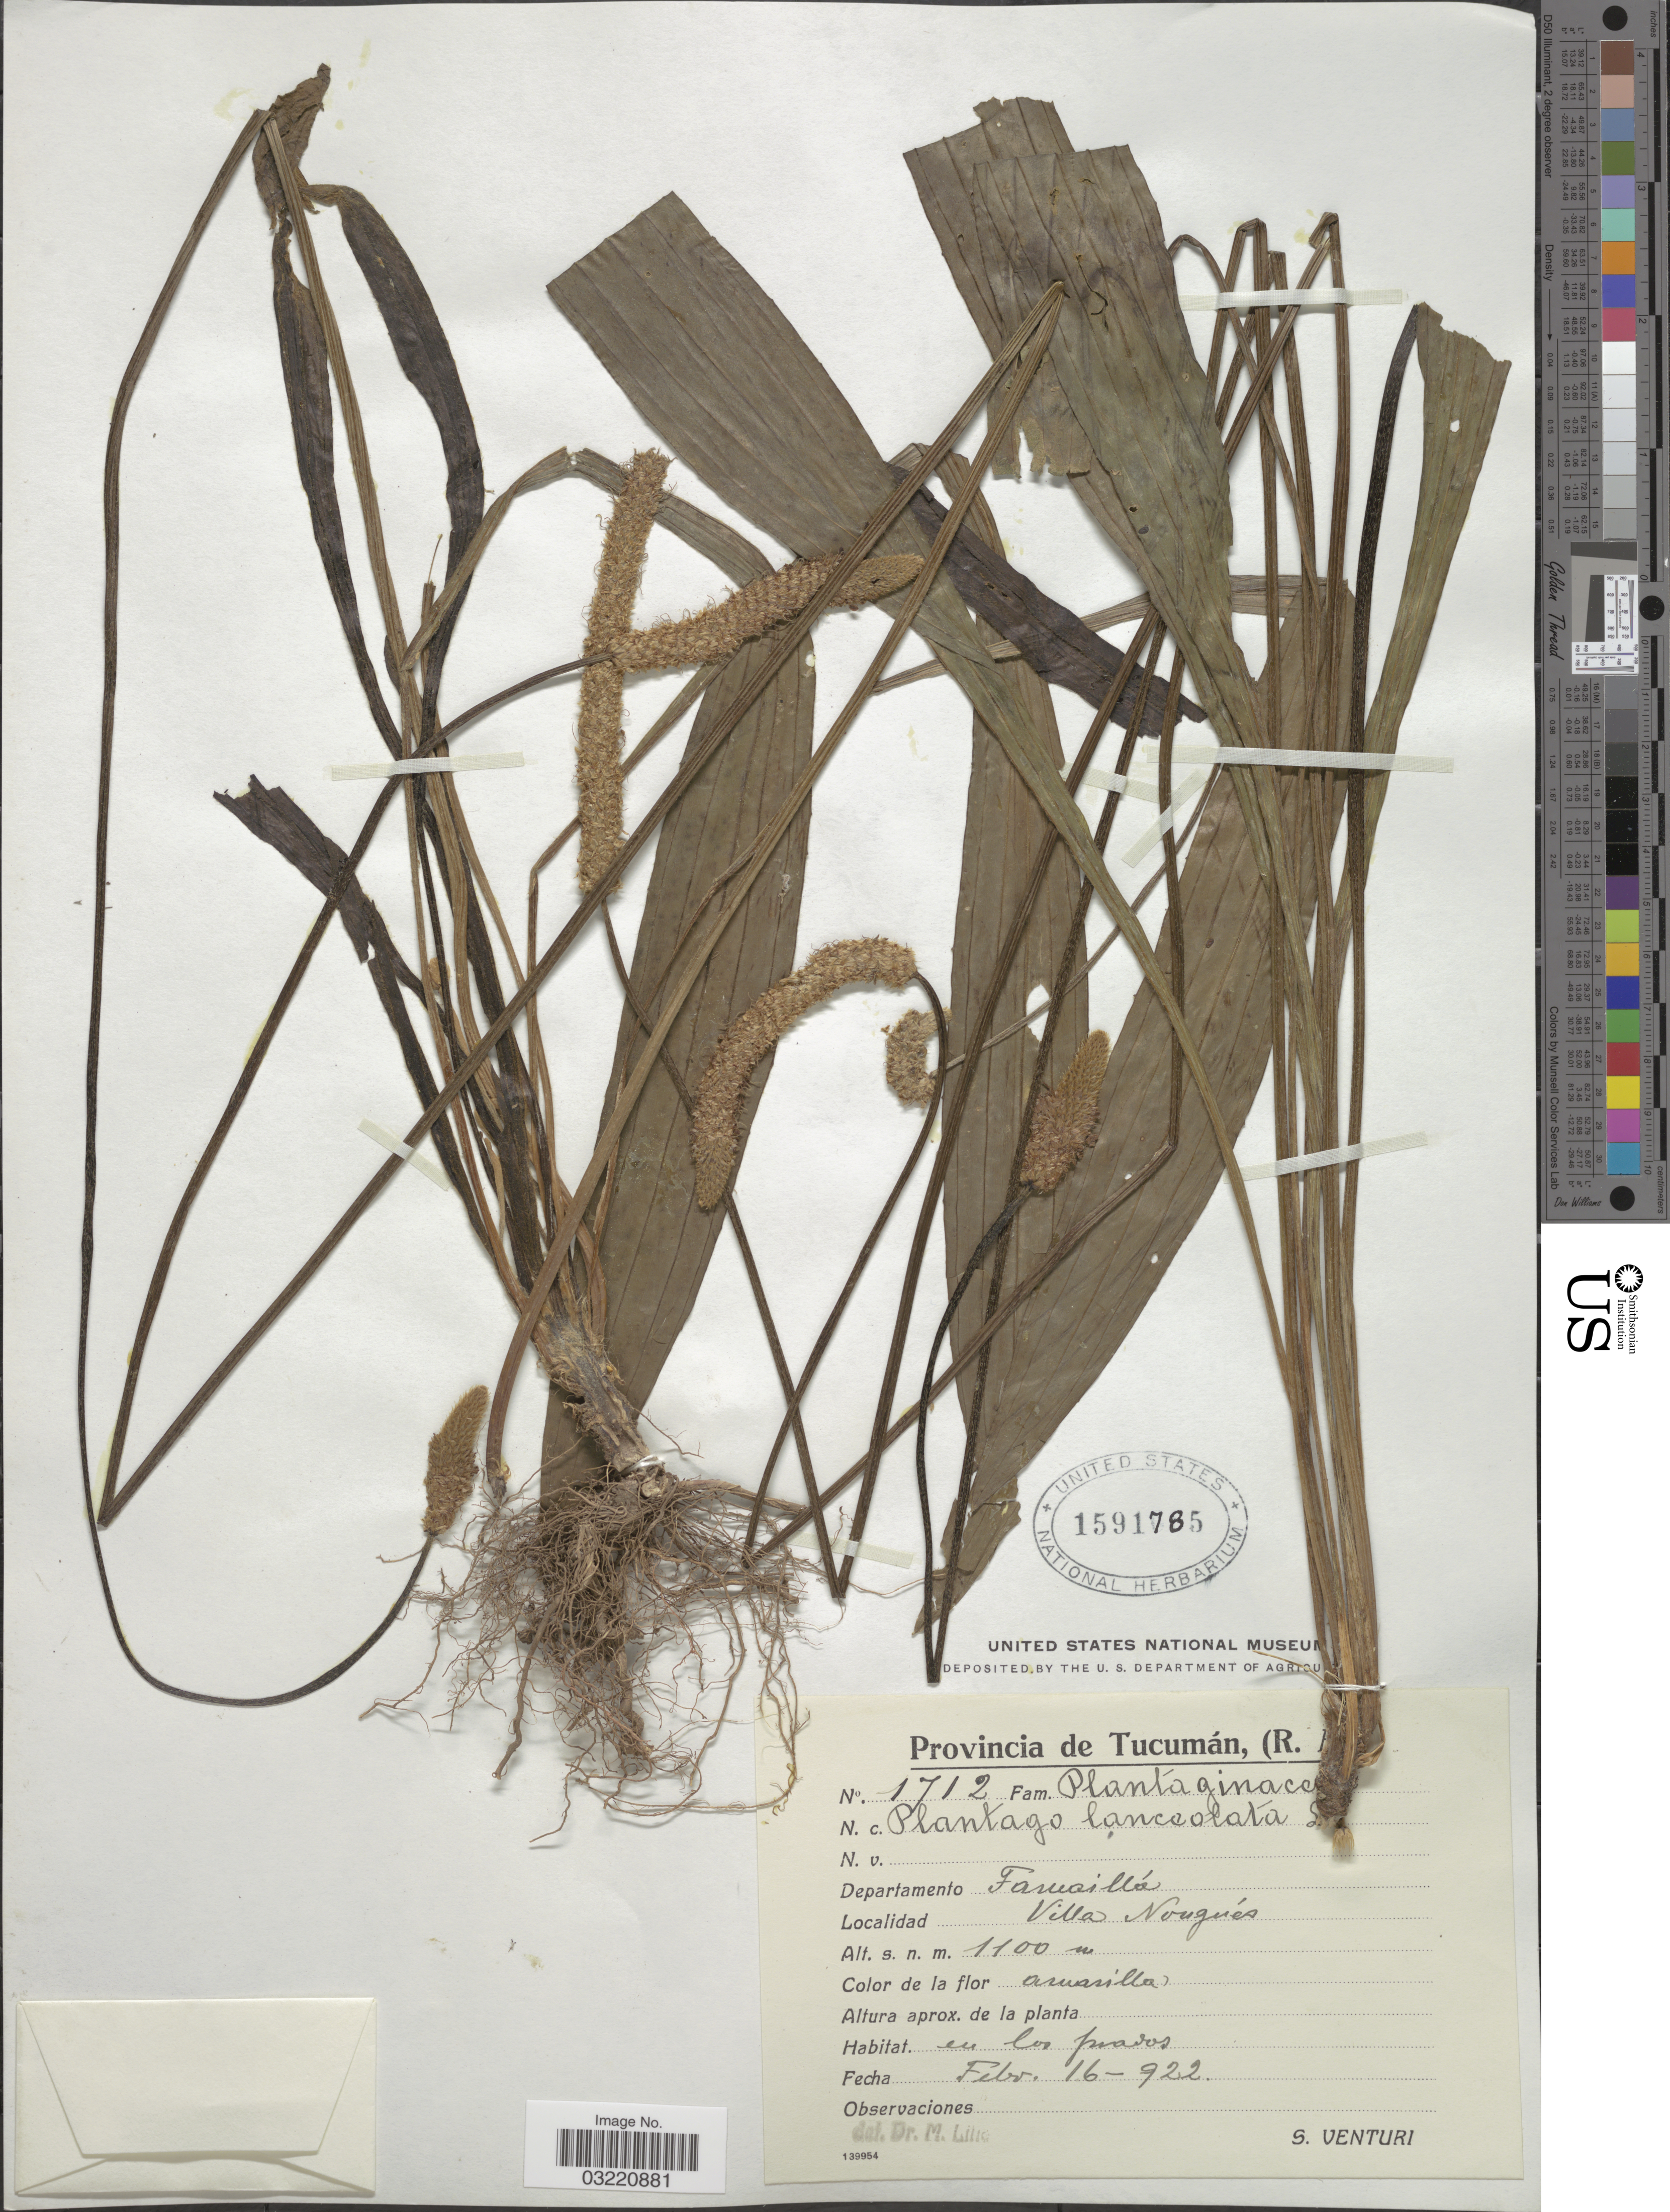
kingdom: Plantae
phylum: Tracheophyta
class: Magnoliopsida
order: Lamiales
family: Plantaginaceae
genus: Plantago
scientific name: Plantago lanceolata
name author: L.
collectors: S. Venturi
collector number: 1712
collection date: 1922-02-16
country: Argentina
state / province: Tucuman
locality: (R. A.), Departamento Famaillá. Villa Nougués.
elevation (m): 1100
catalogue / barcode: US 1591785